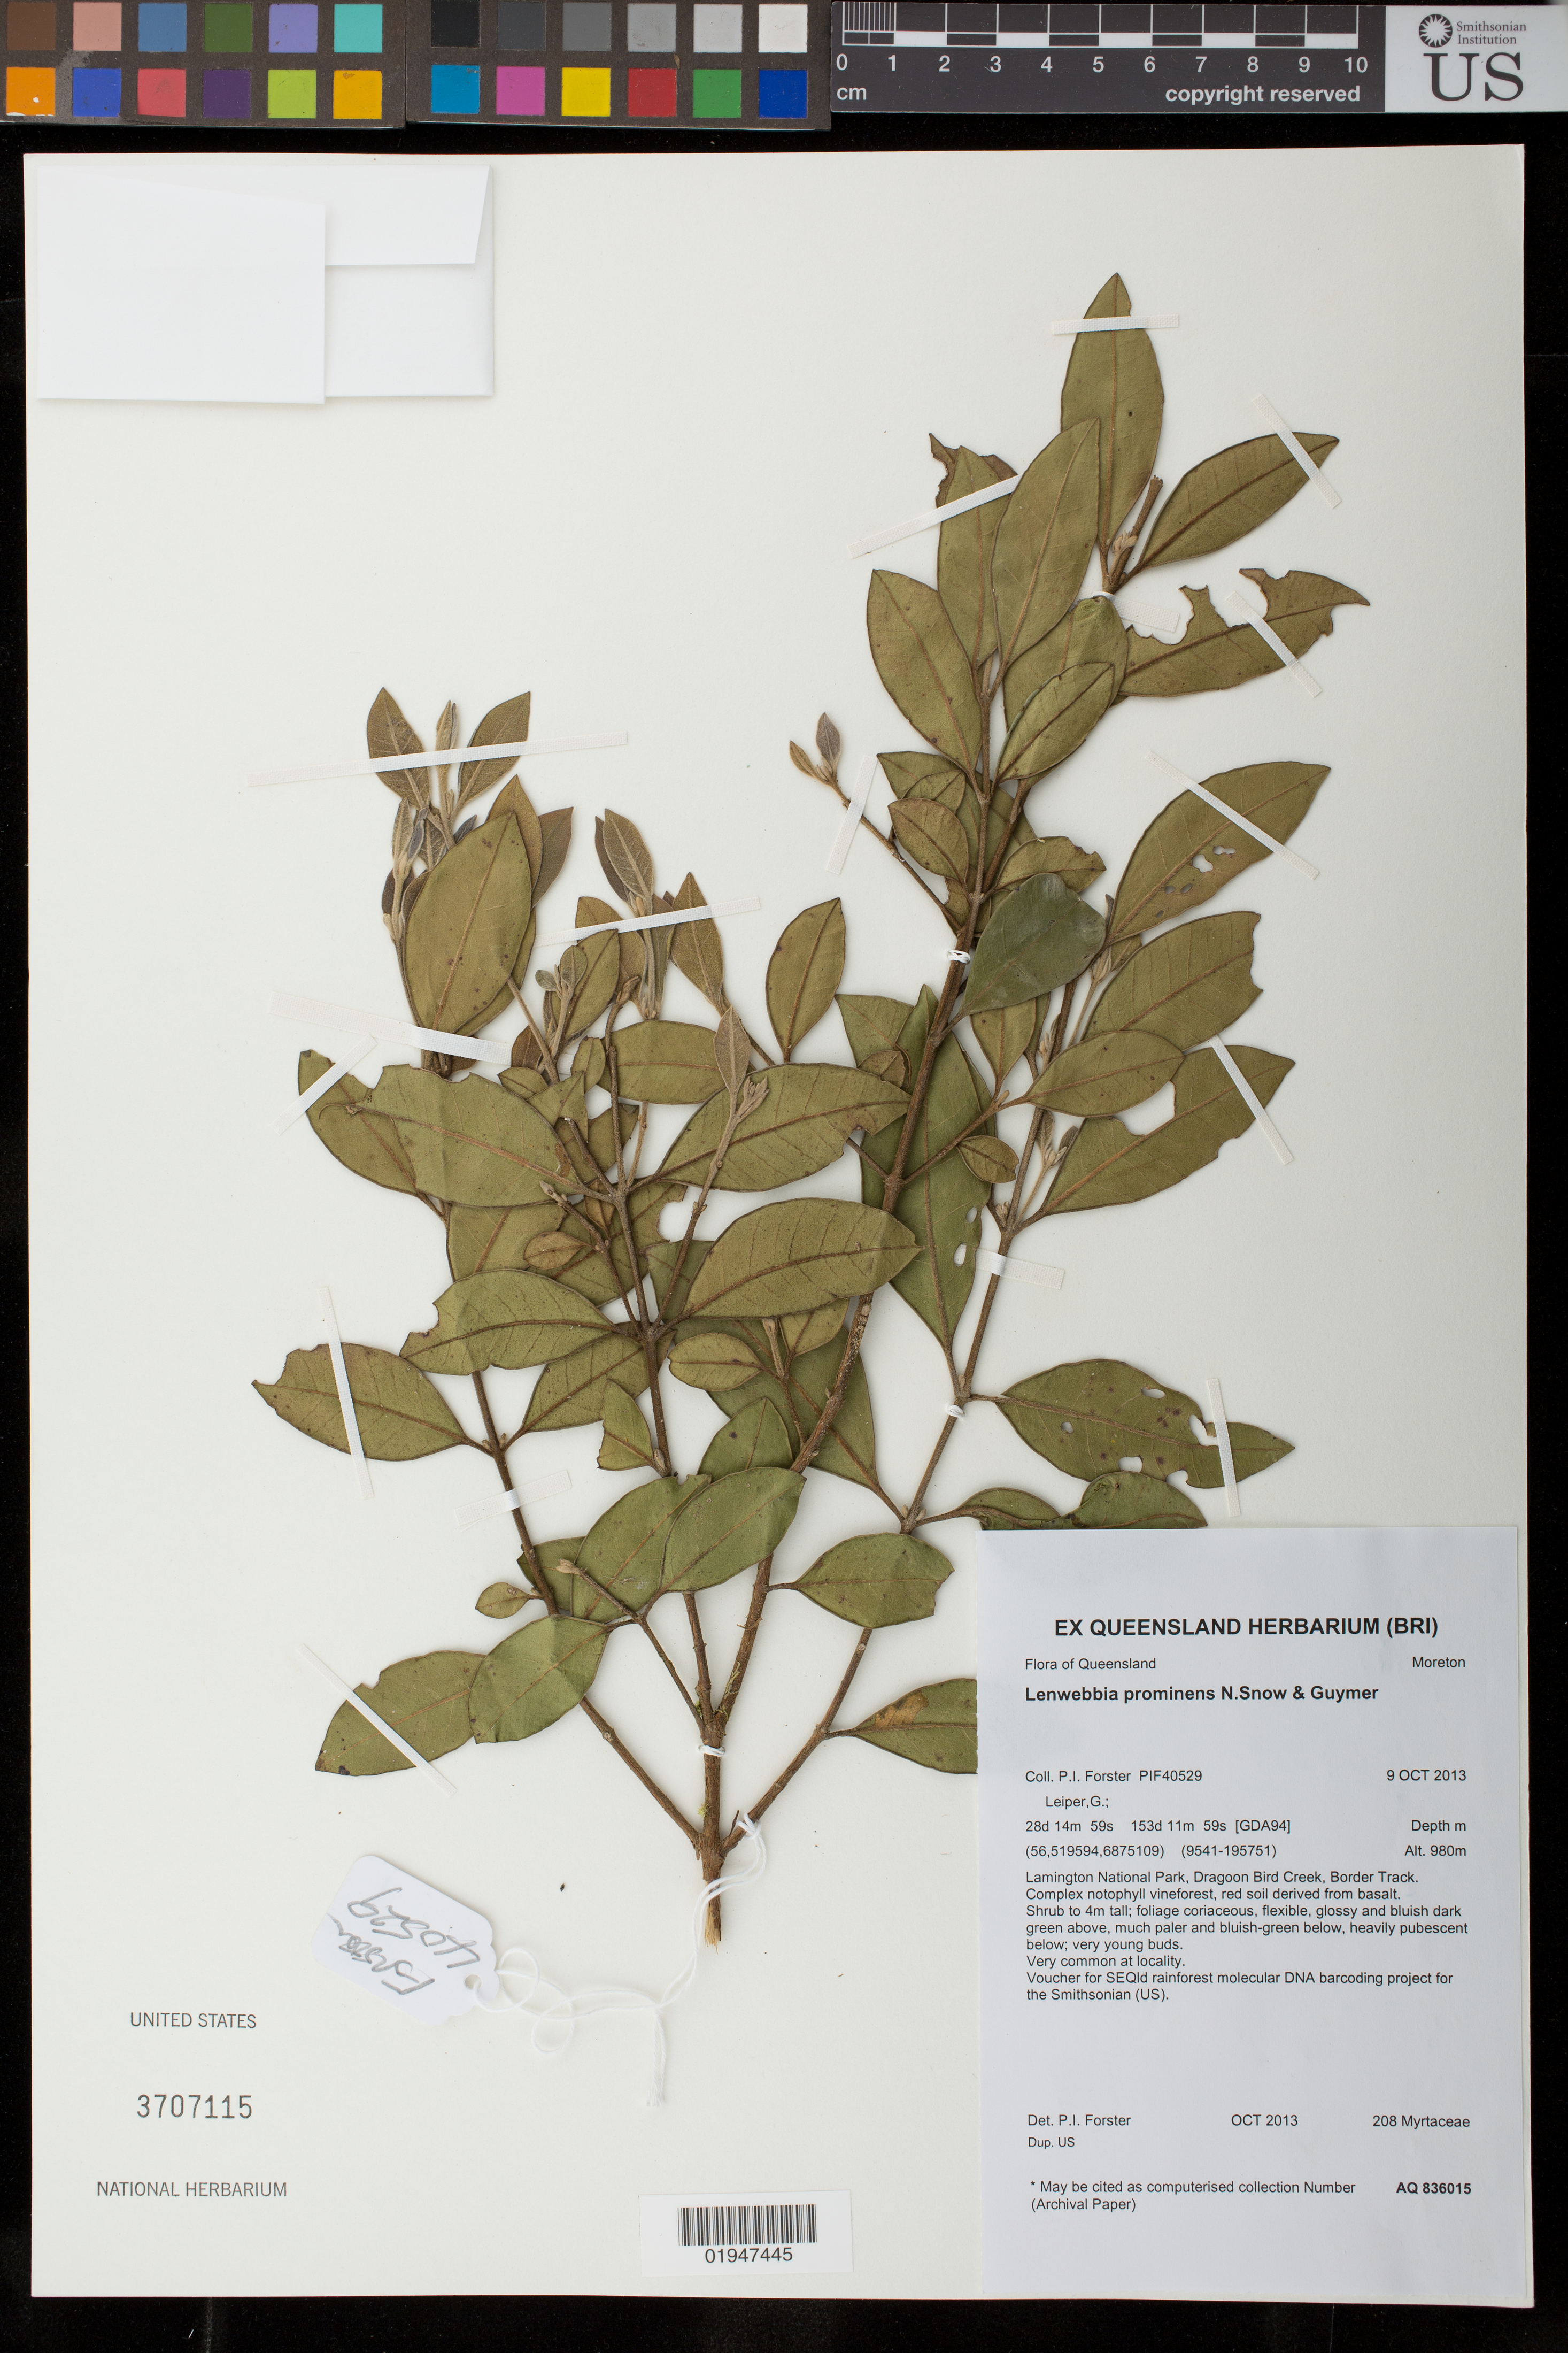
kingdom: Plantae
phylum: Tracheophyta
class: Magnoliopsida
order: Myrtales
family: Myrtaceae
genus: Lenwebbia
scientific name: Lenwebbia prominens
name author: N. Snow & Guymer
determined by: Forster, Paul I.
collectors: P. I. Forster & G. Leiper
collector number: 40529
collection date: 2013-10-09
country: Australia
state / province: Queensland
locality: Lamington National Park, Dragoon Bird Creek, Border Track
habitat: Complex notophyl vineforest, red soil derived from basalt. Very common at locality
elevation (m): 980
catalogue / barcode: US 3707115